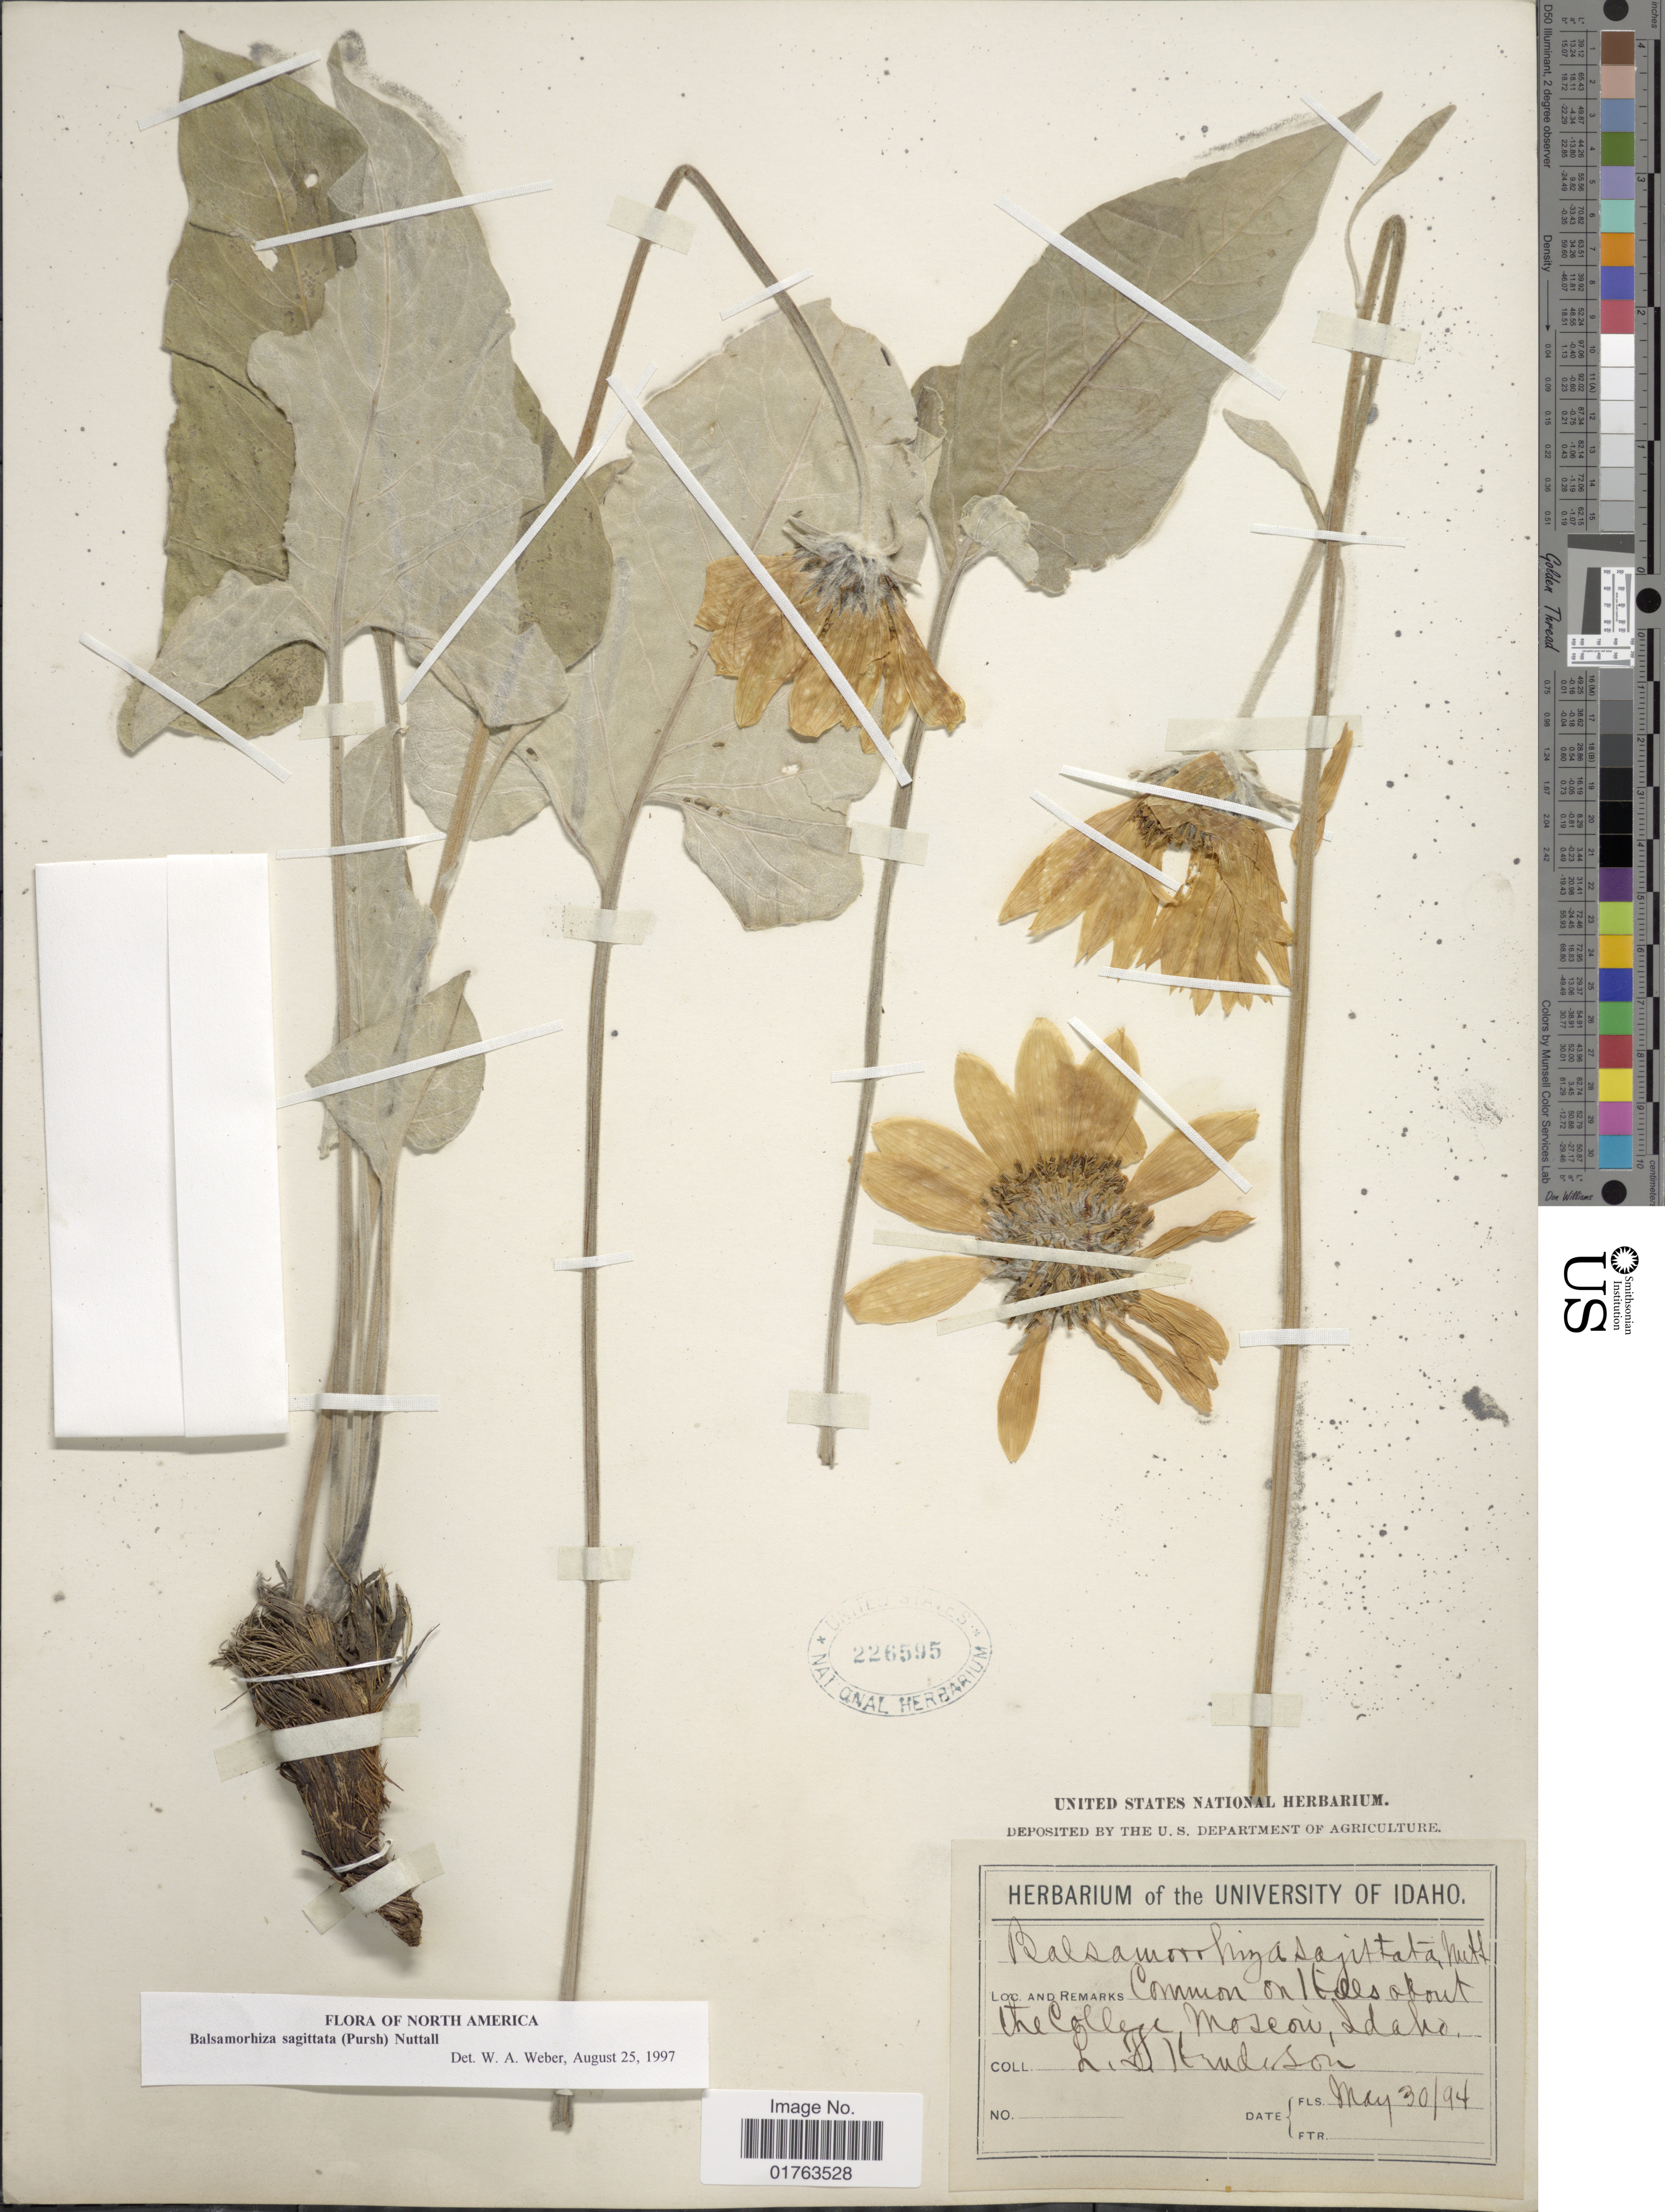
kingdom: Plantae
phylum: Tracheophyta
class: Magnoliopsida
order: Asterales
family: Asteraceae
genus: Balsamorhiza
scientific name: Balsamorhiza sagittata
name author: (Pursh) Nutt.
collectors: L. Henderson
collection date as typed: Transcribed d/m/y: 30/5/94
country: United States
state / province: Idaho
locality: Common on Hills about the College, Moscow.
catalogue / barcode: US 226595